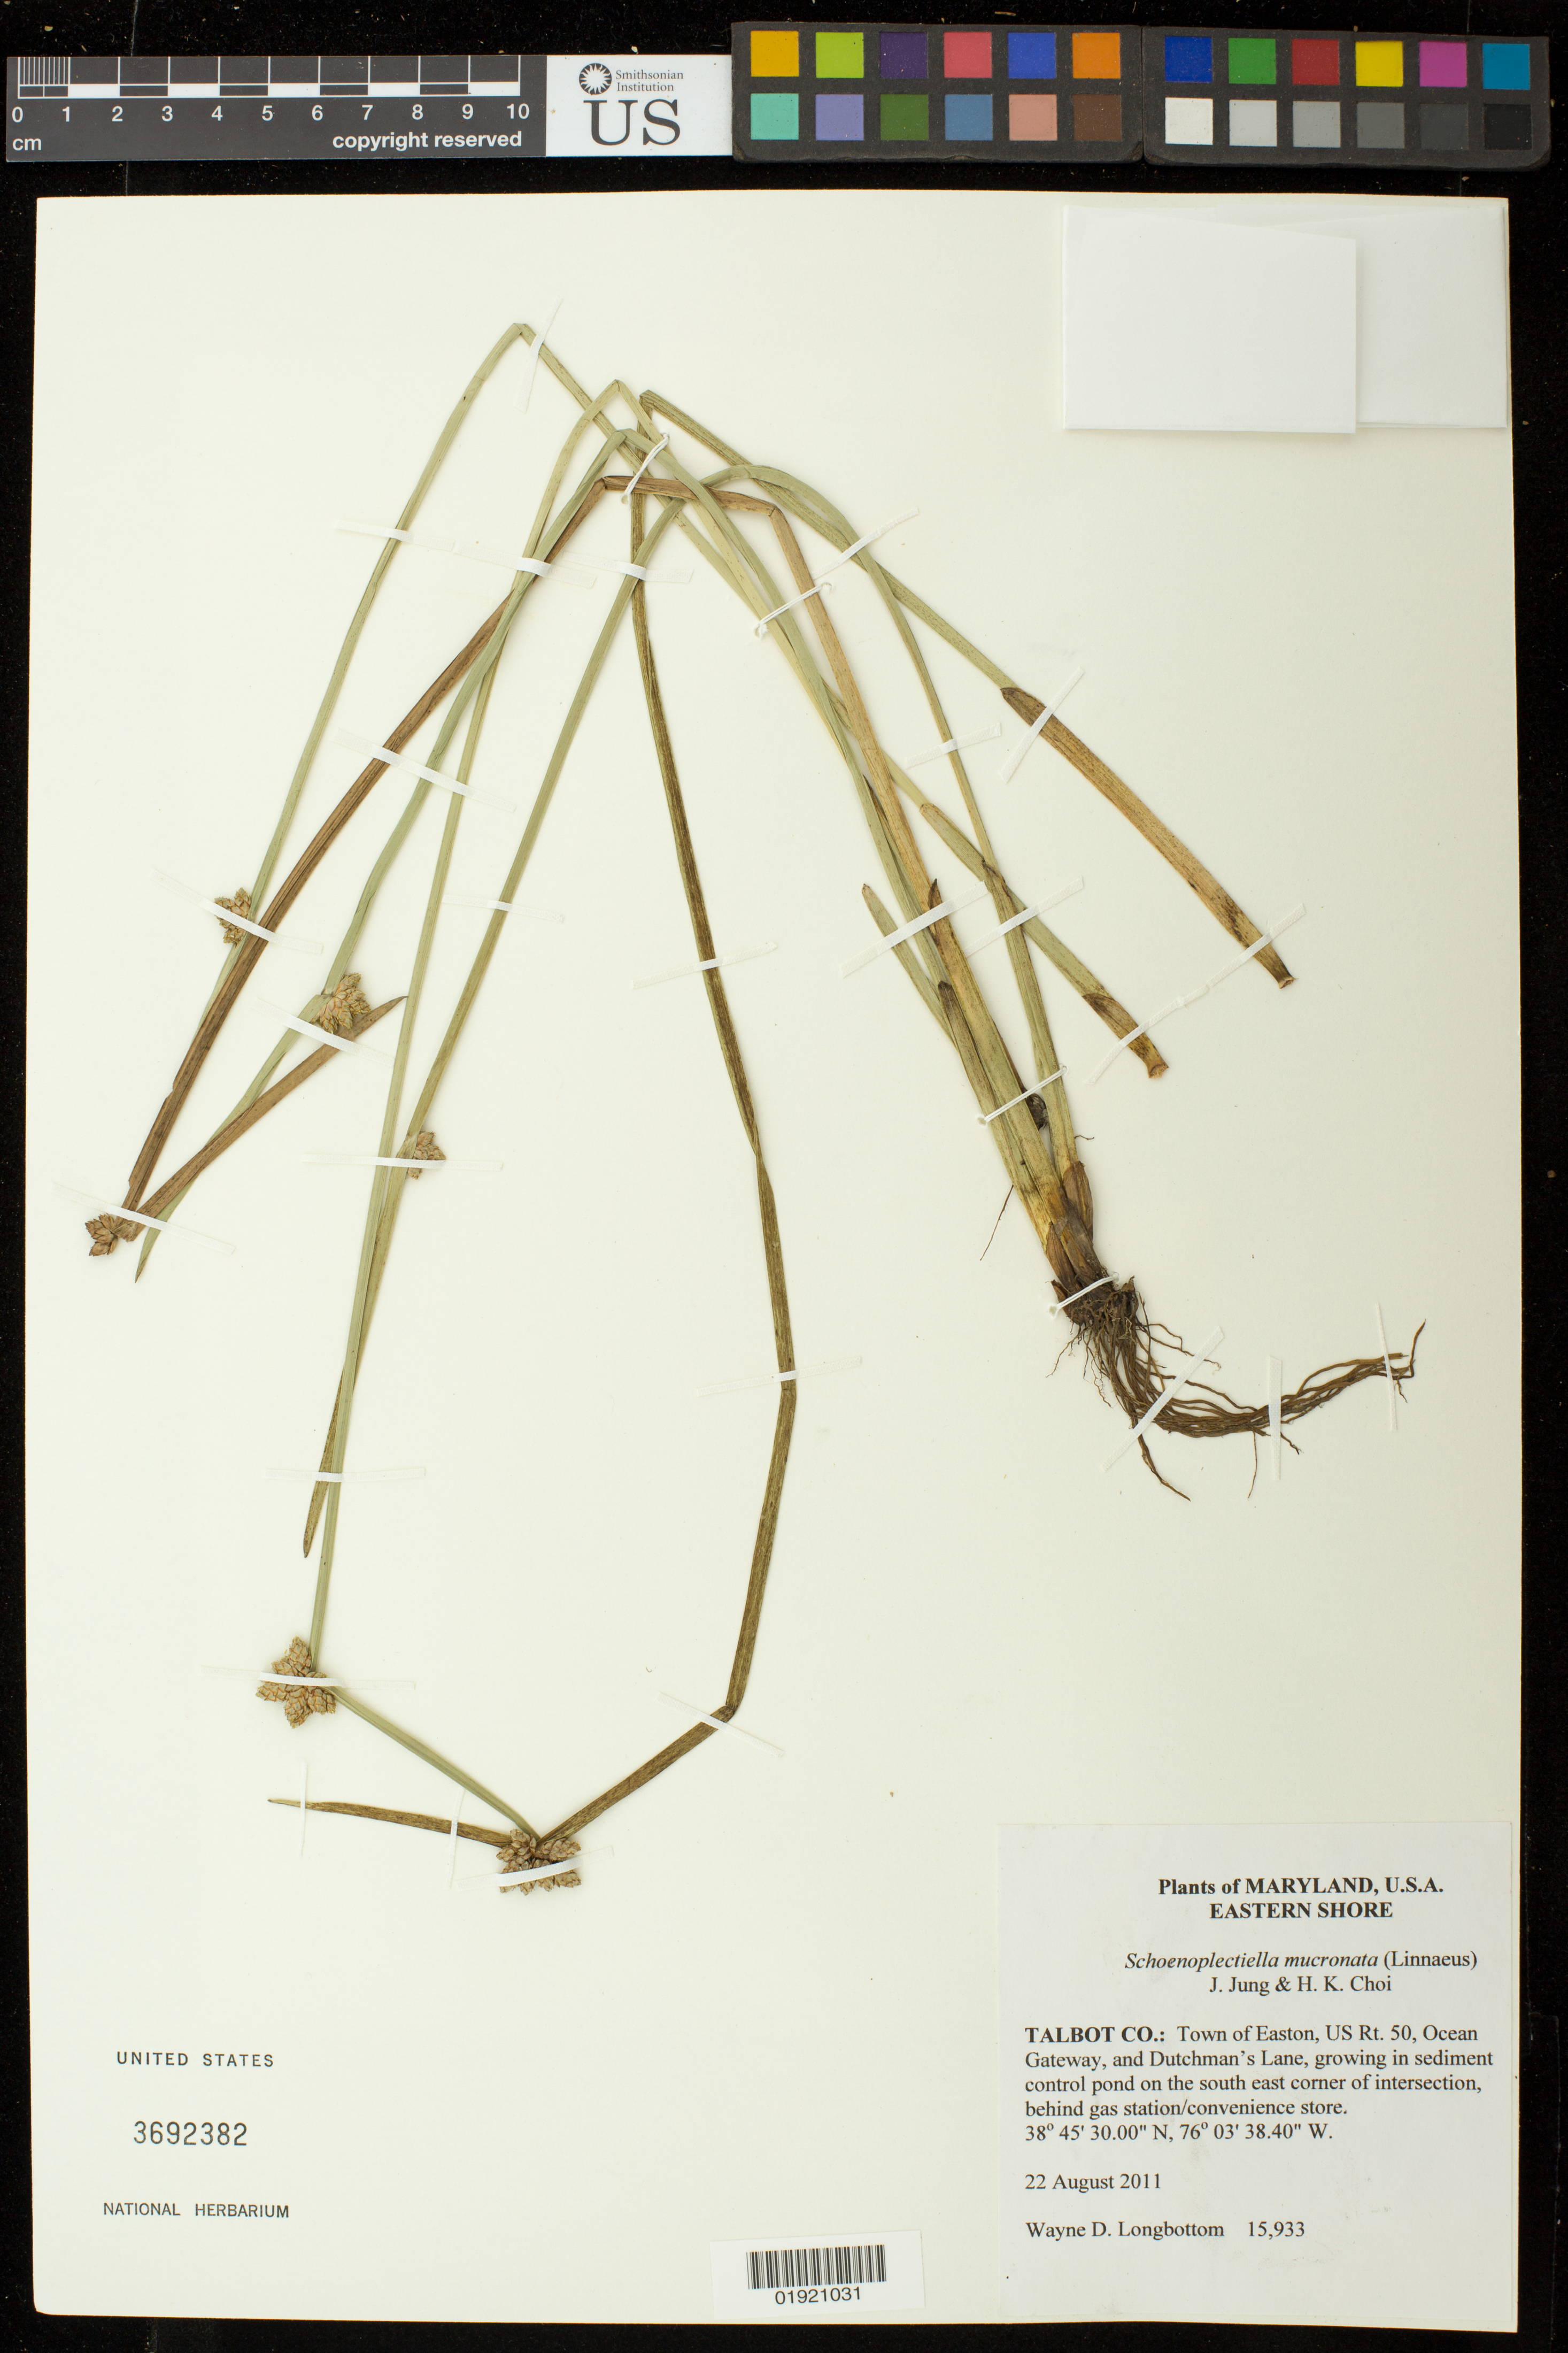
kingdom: Plantae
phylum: Tracheophyta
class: Liliopsida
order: Poales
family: Cyperaceae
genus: Schoenoplectiella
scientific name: Schoenoplectiella mucronata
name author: (L.) Jung & Choi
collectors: W. D. Longbottom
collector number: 15933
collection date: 2011-08-22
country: United States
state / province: Maryland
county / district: Talbot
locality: Talbot Co.: Town of Easton, US Rt. 50, Ocean Gateway, and Dutchman's Lane.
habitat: Growing in sediment control pond on the south east corner of intersection, behind gas station/convenience store.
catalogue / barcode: US 3692382